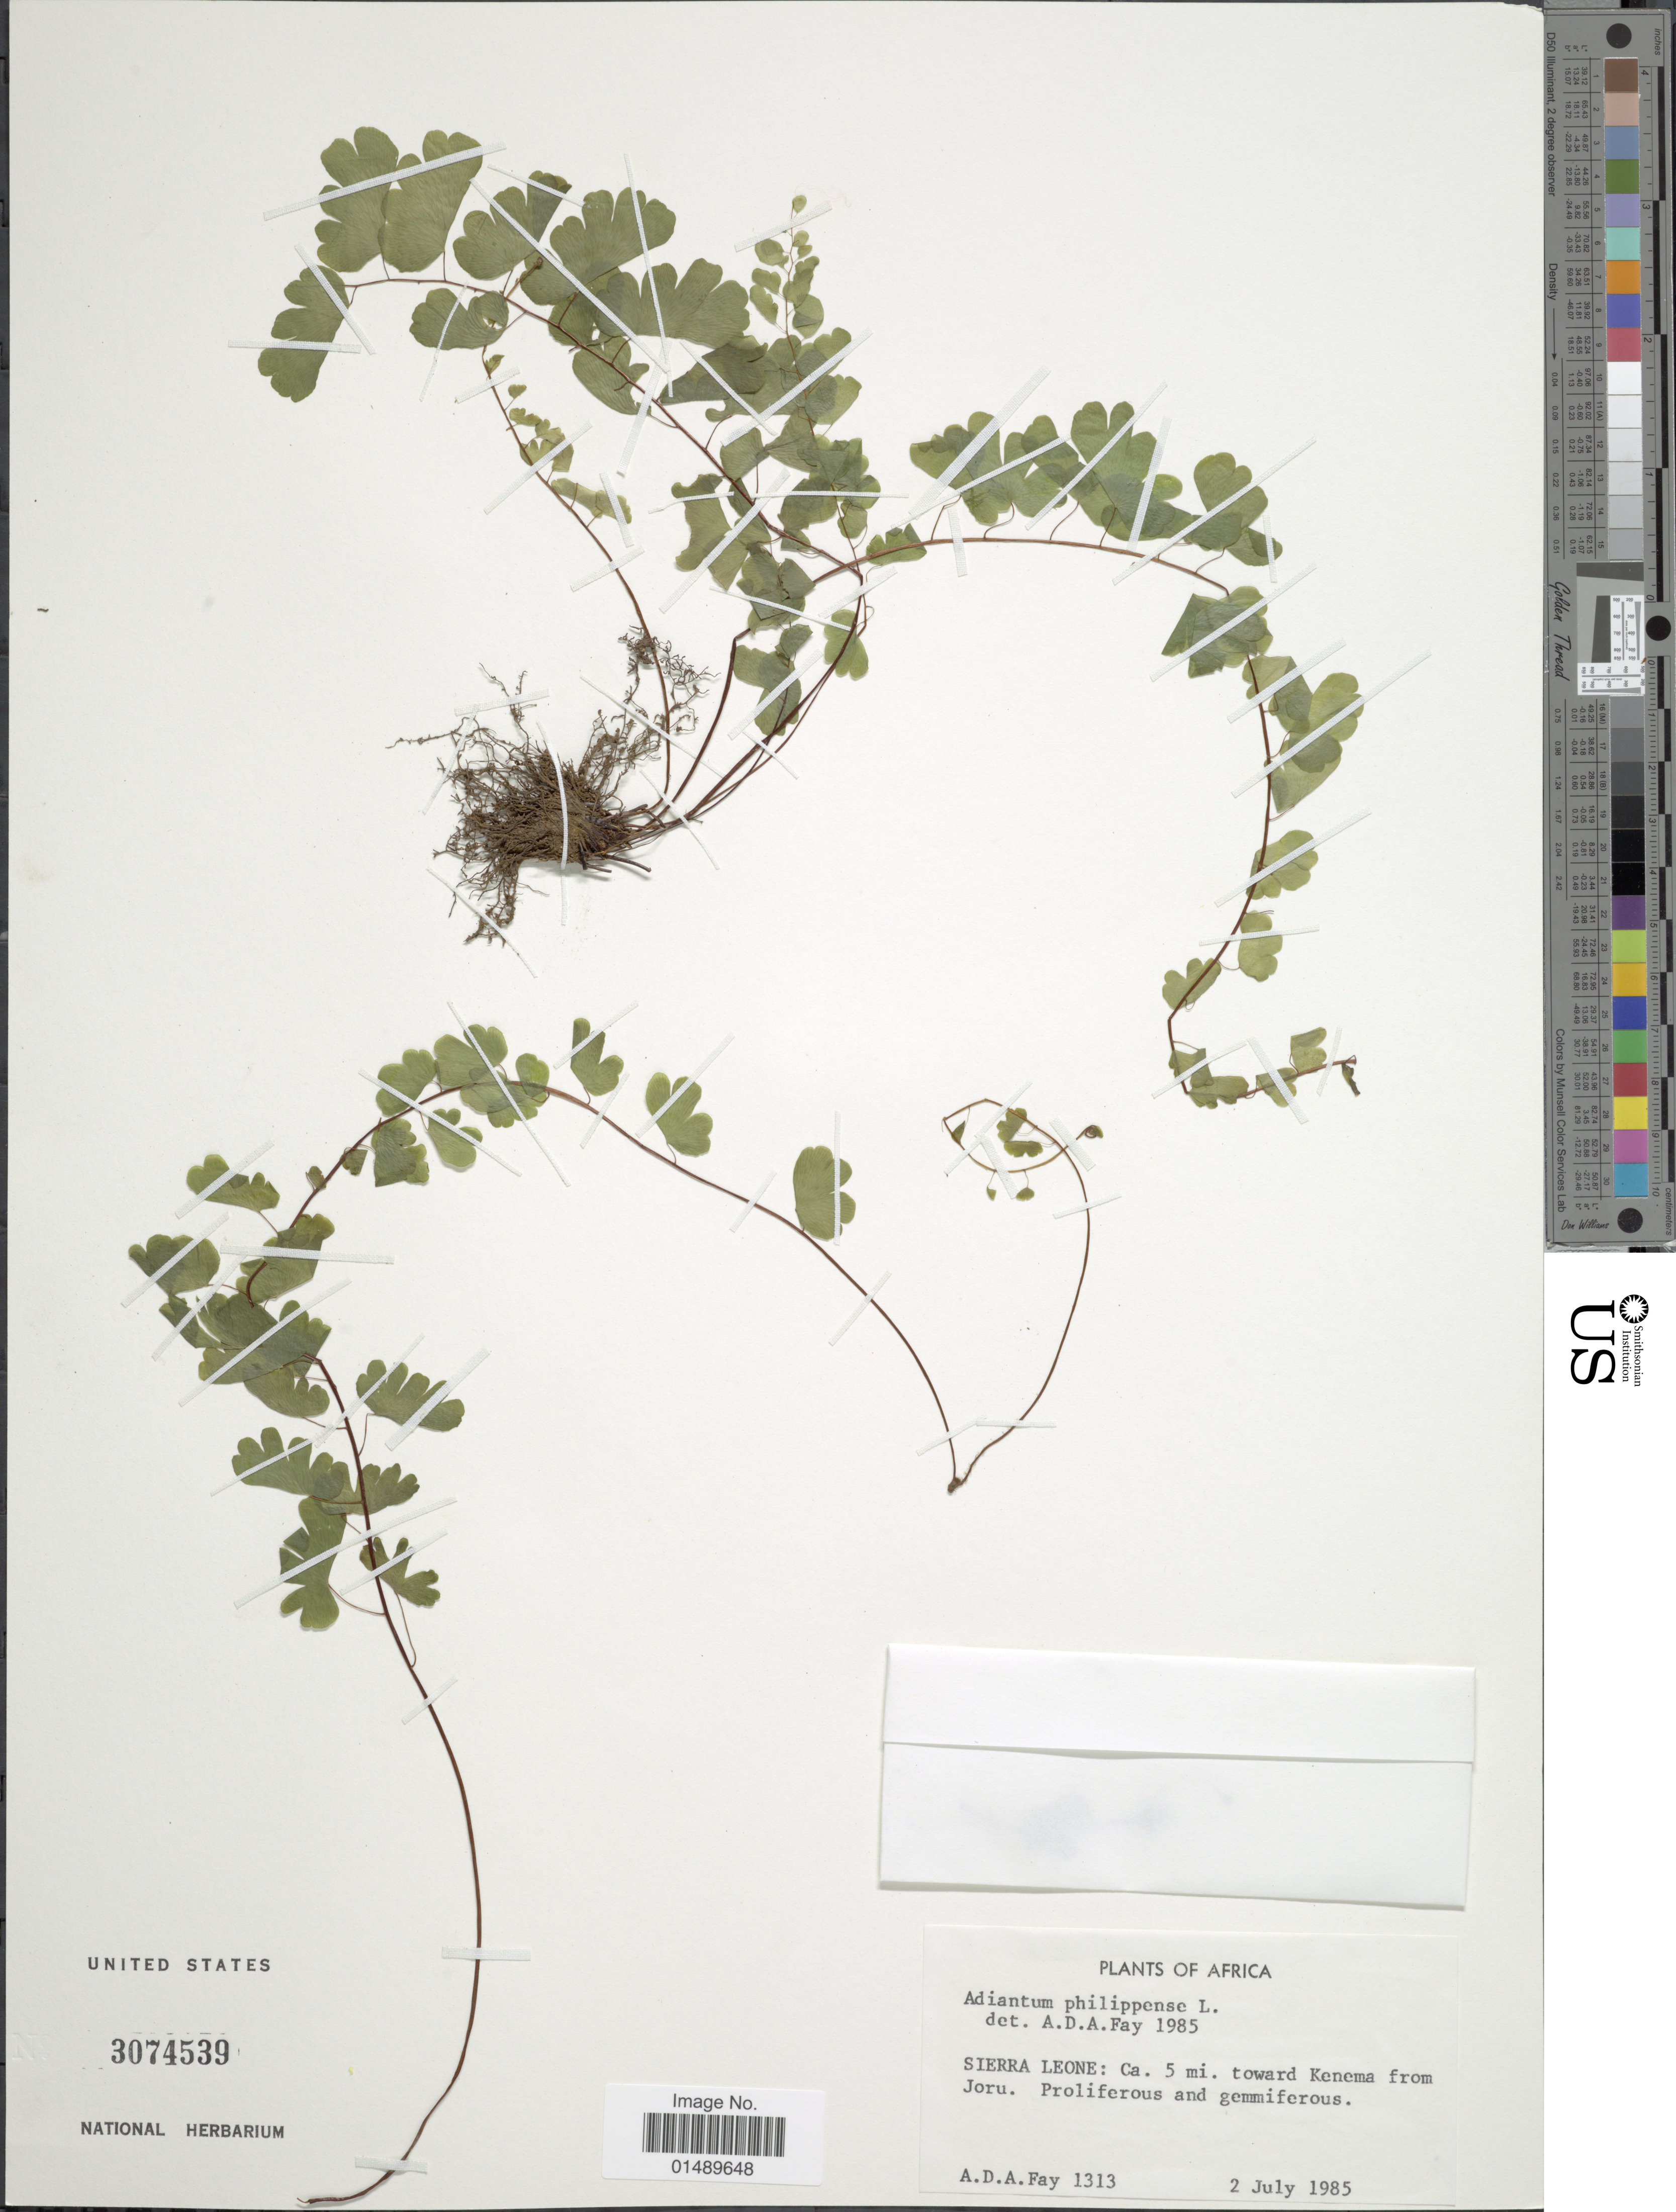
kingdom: Plantae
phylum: Tracheophyta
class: Polypodiopsida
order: Polypodiales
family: Pteridaceae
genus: Adiantum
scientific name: Adiantum philippense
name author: L.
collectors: A. Fay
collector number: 1313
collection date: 1985-07-02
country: Sierra Leone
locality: Africa,Sierra Leone: ca. 5 mi. toward Kenema from Joru.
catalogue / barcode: US 3074539